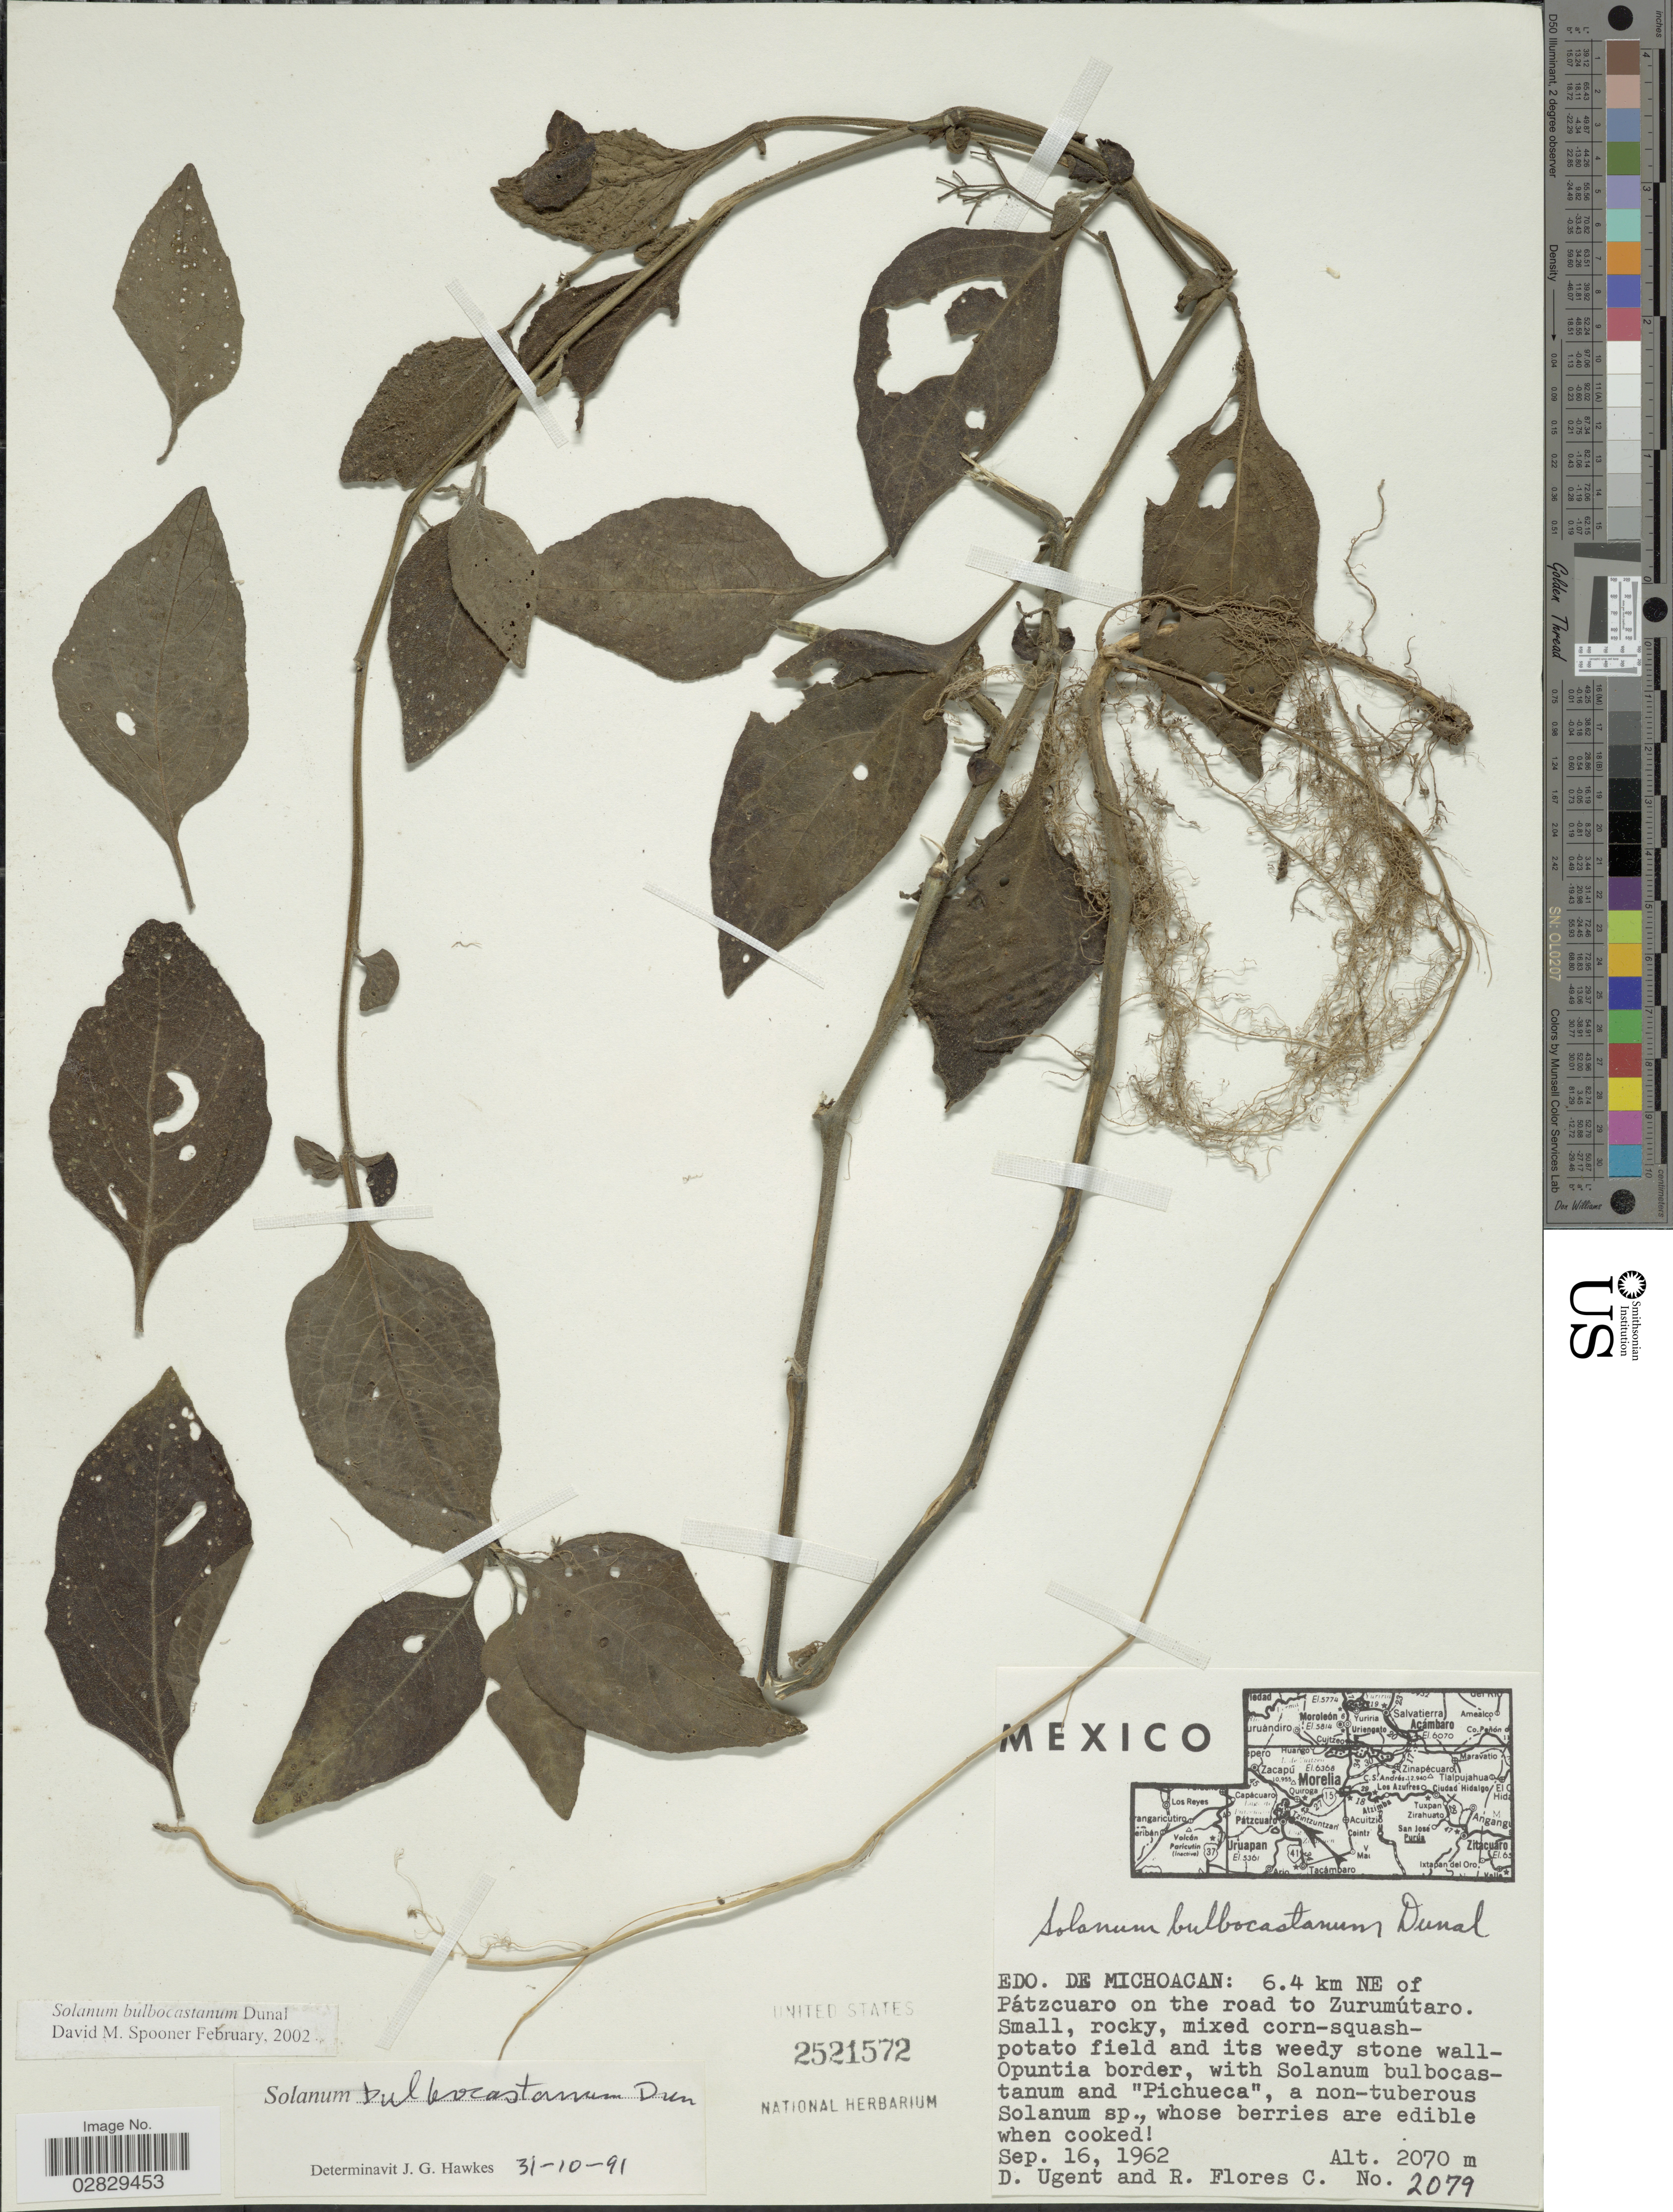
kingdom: Plantae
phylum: Tracheophyta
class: Magnoliopsida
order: Solanales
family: Solanaceae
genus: Solanum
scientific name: Solanum bulbocastanum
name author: Dunal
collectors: D. Ugent & R. Flores-C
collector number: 2079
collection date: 1962-09-16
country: Mexico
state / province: Michoacán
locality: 6.4 km NE of Pátzcuaro on the road to Zurumútaro.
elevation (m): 2070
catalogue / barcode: US 2521572